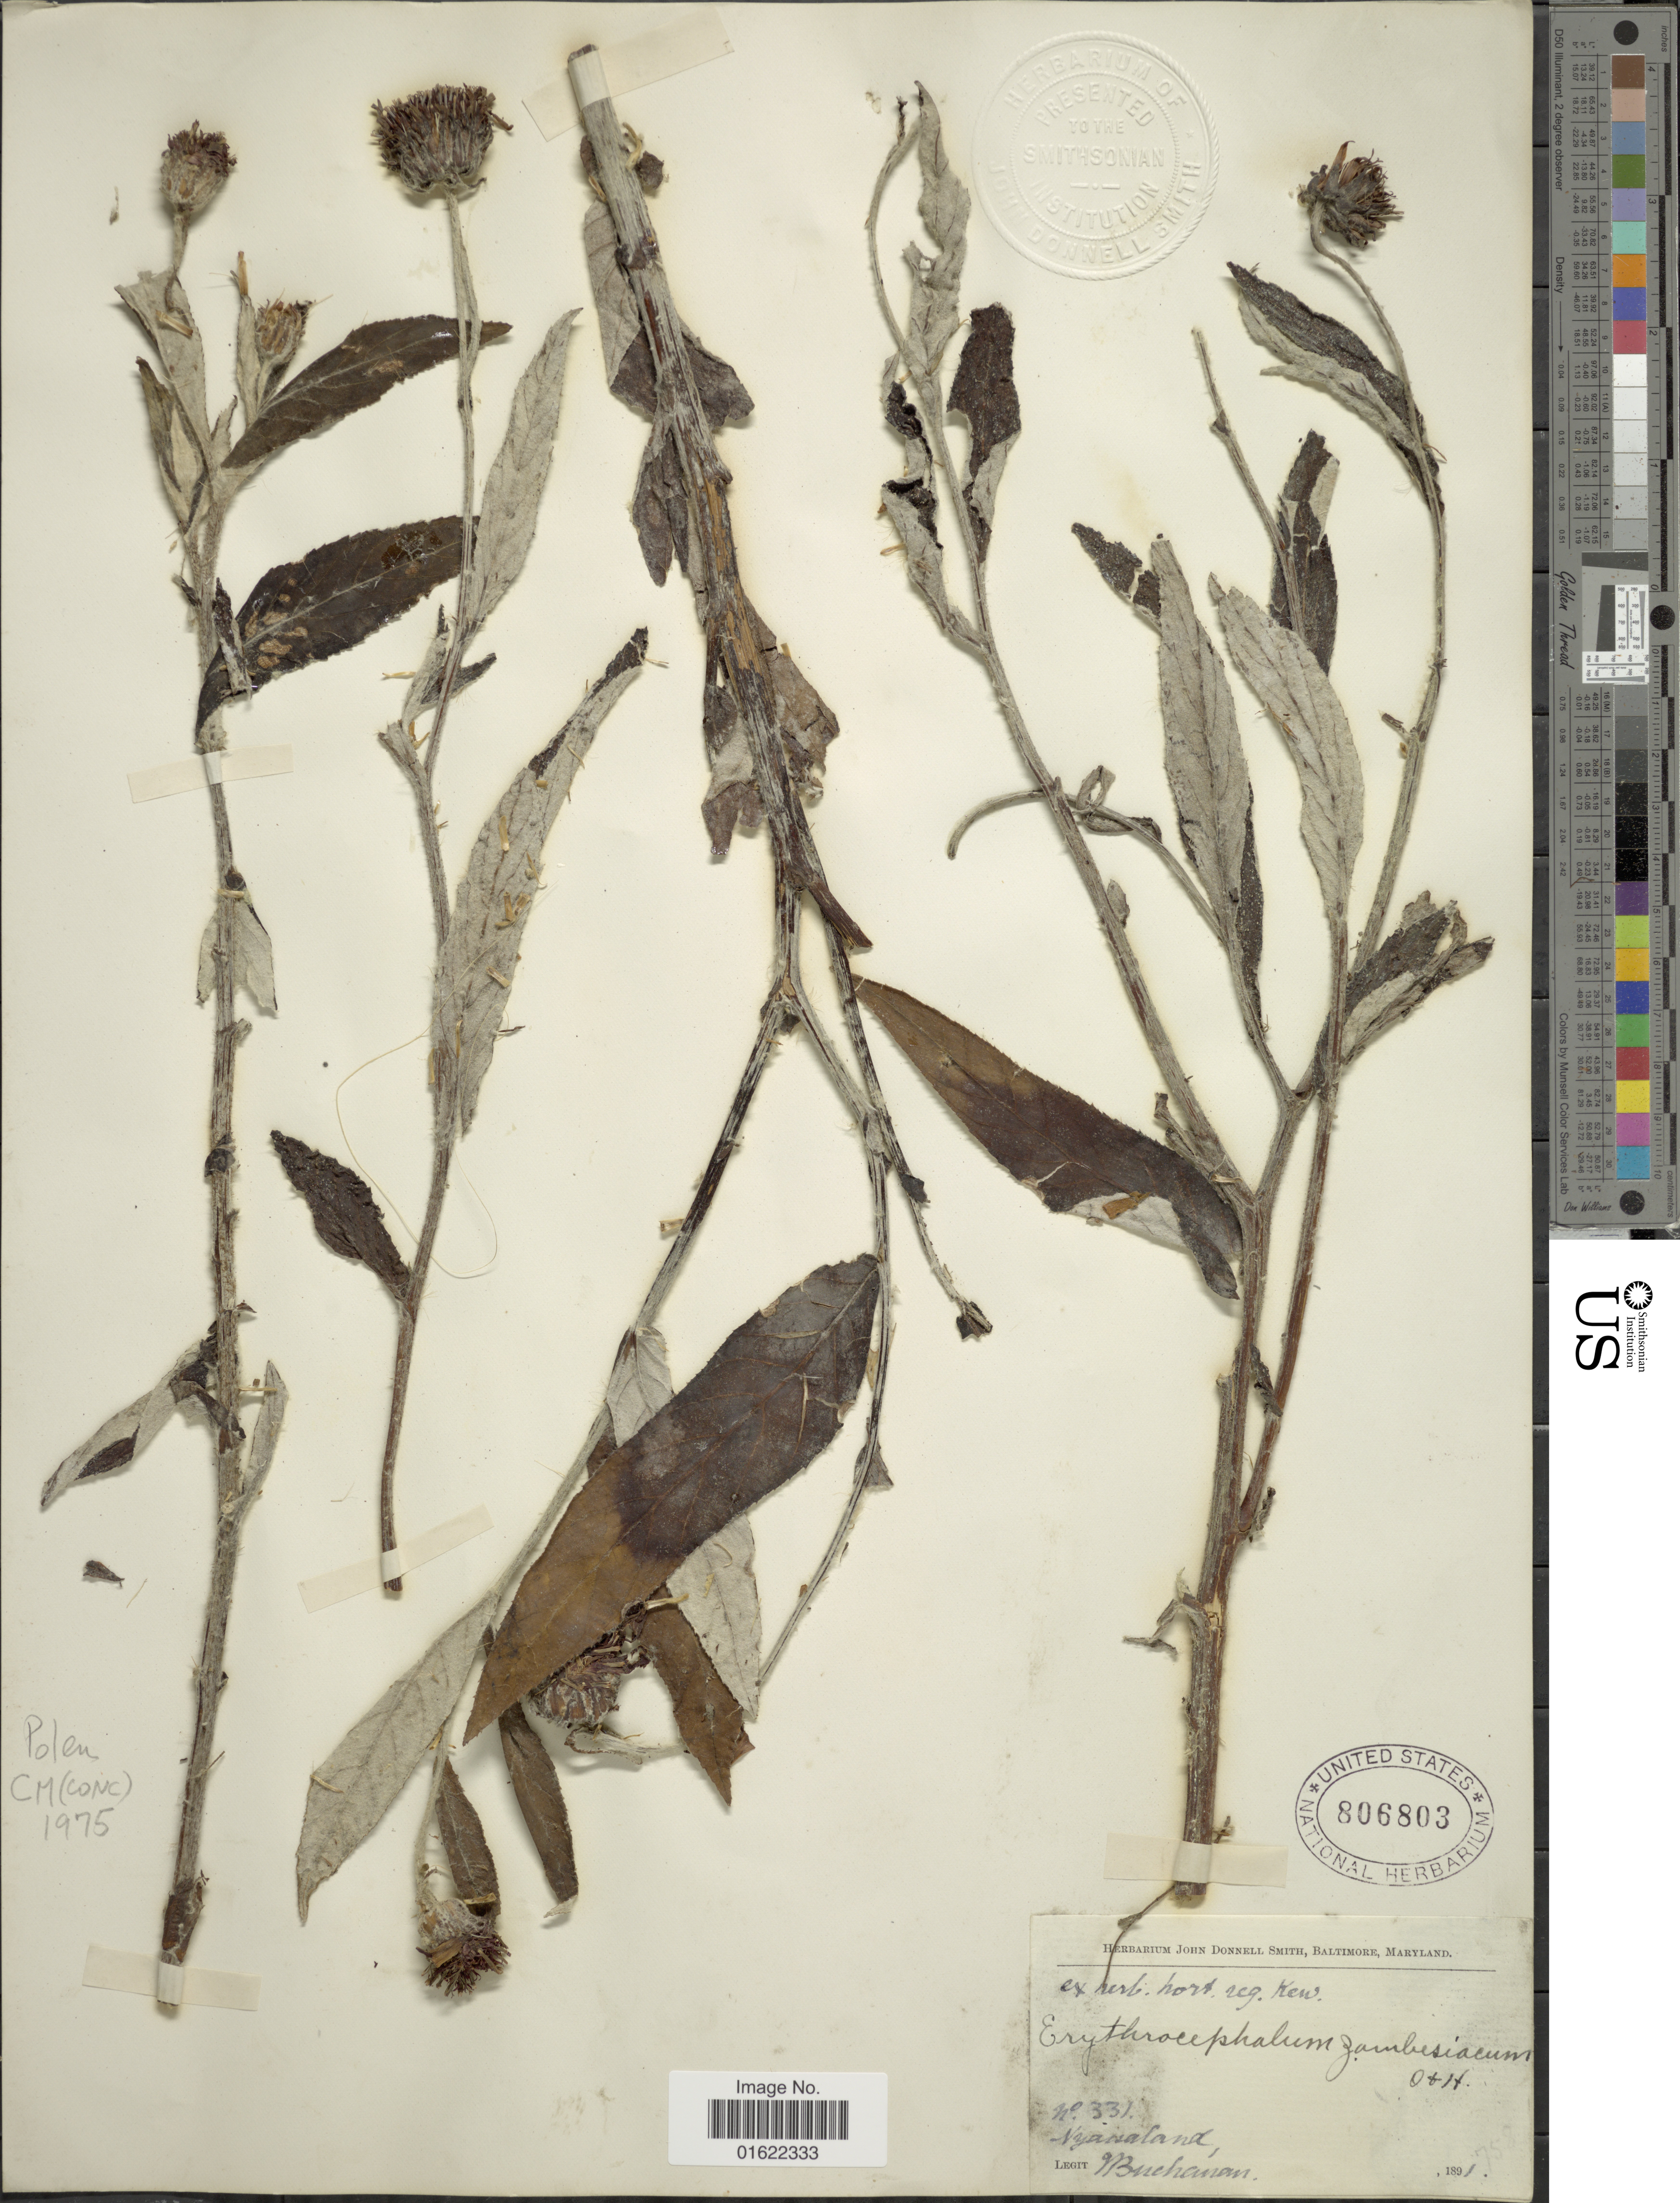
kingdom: Plantae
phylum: Tracheophyta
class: Magnoliopsida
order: Asterales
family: Asteraceae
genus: Erythrocephalum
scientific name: Erythrocephalum zambesiacum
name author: Oliv. & Hieron.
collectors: -. Buchanan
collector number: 331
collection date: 1891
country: Malawi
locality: Nyasaland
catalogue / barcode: US 806803